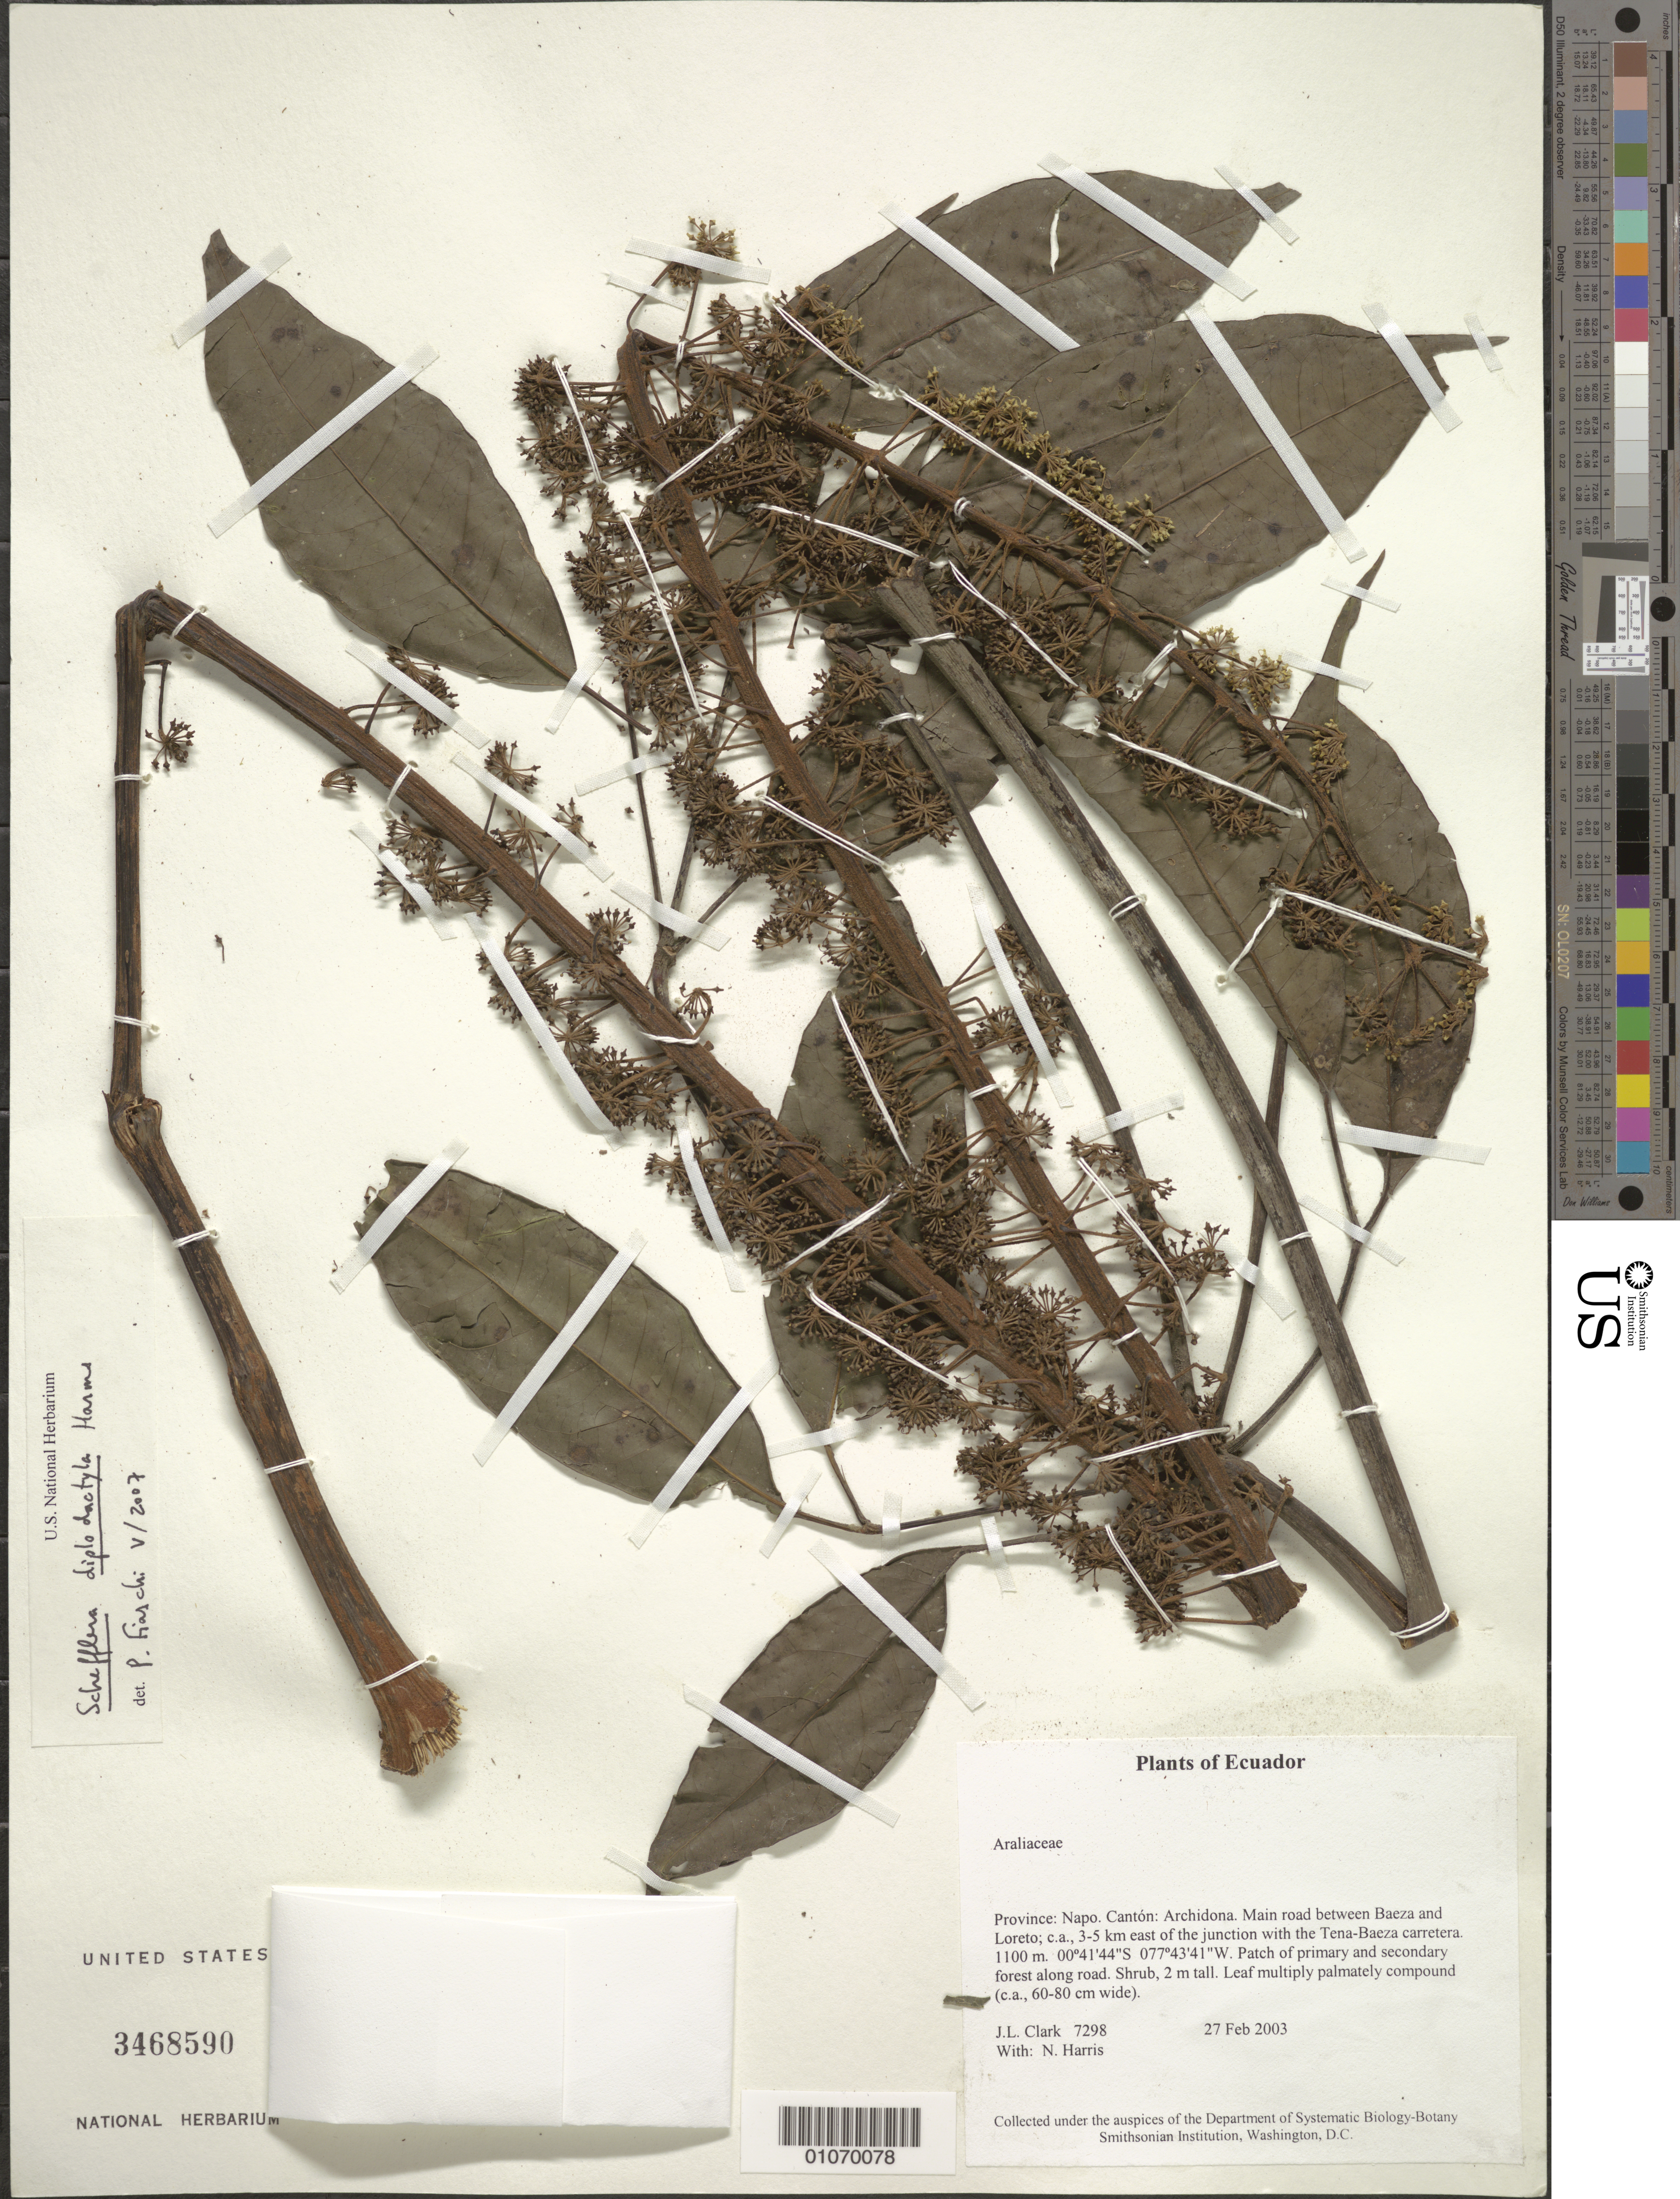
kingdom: Plantae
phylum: Tracheophyta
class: Magnoliopsida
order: Apiales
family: Araliaceae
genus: Schefflera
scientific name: Schefflera diplodactyla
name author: Harms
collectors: J. L. Clark & N. Harris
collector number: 07298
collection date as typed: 27 Feb 2003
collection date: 2003-02-27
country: Ecuador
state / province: Napo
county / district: Archidona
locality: Main road between Baeza and Loreto; c.a., 3-5 km east of the junction with the Tena-Baeza carretera.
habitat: Patch of primary and secondary forest along road.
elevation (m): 1100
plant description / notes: QCNE, US, silicagel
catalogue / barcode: US 3468590